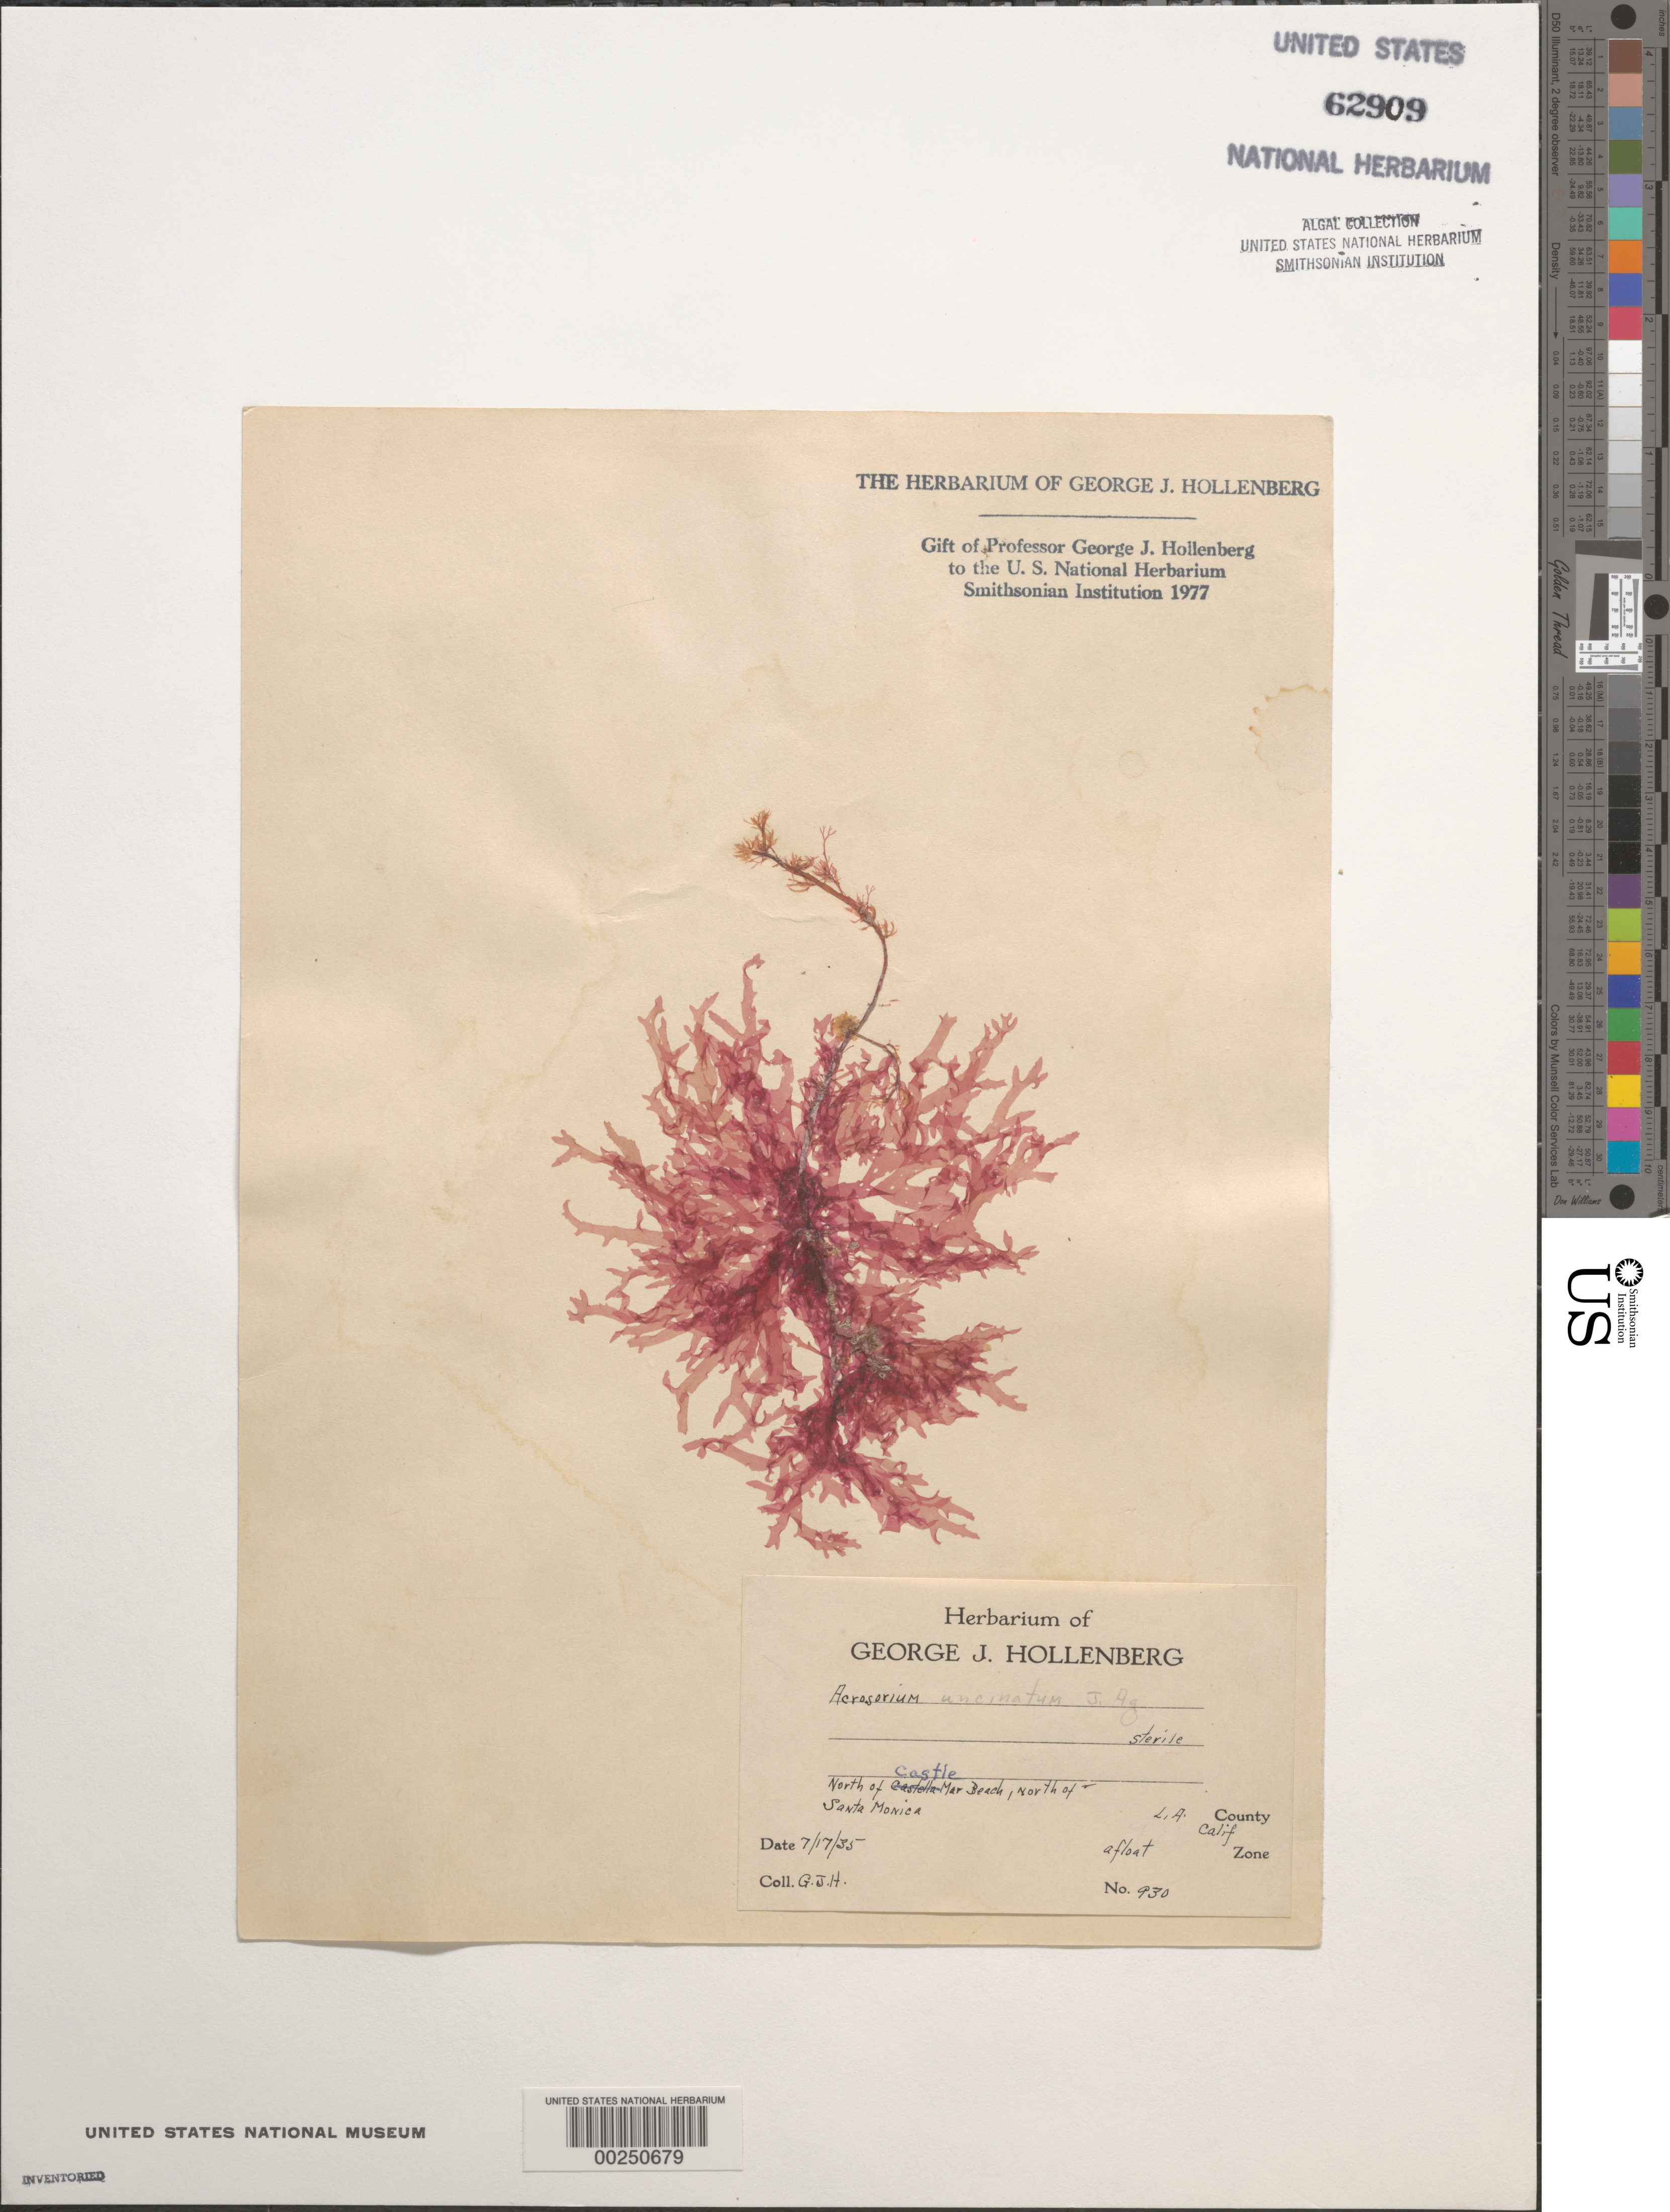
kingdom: Plantae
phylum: Rhodophyta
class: Florideophyceae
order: Ceramiales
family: Delesseriaceae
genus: Cryptopleura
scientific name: Cryptopleura ramosa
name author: (Huds.) L.M. Newton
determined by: Algae name updating Project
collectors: G. Hollenberg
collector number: GJH 930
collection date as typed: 17 Jul 1935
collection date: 1935-07-17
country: United States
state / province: California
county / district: Los Angeles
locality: North of Castle Mar Beach, north of Santa Monica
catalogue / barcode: US 62909